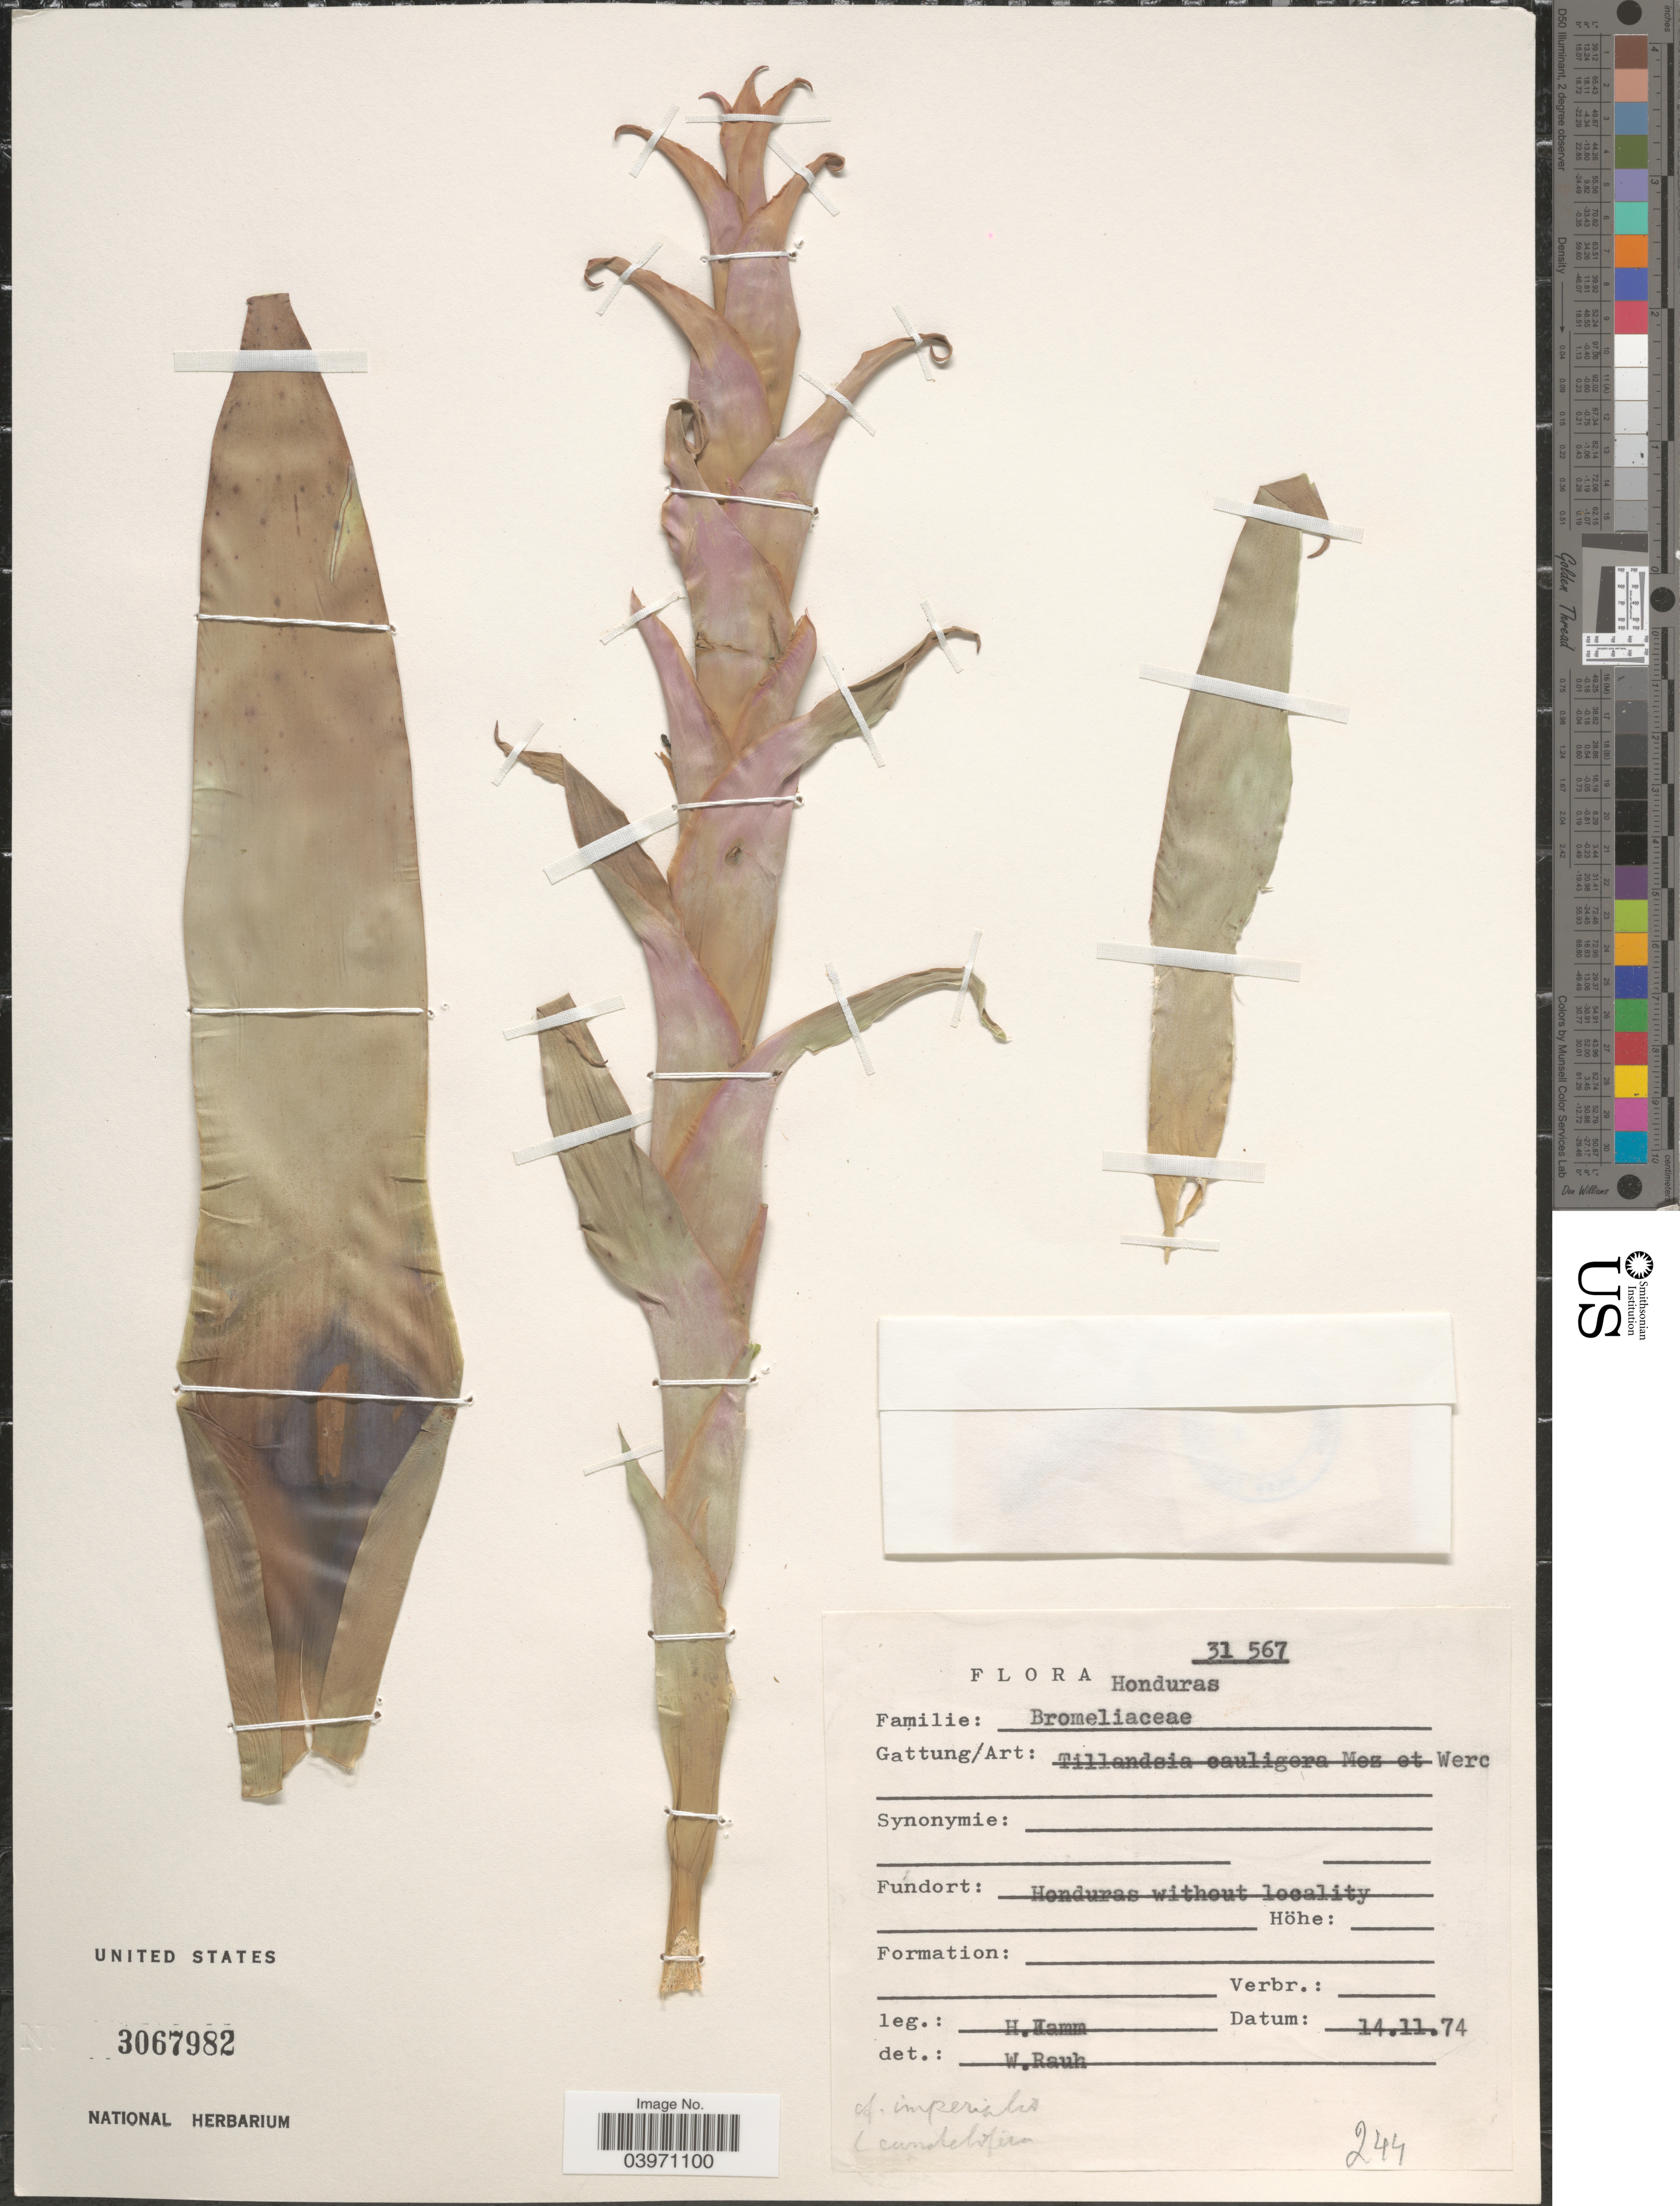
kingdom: Plantae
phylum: Tracheophyta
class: Liliopsida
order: Poales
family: Bromeliaceae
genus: Tillandsia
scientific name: Tillandsia imperialis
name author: É. Morren & Mez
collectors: H. Kamm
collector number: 31567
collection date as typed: Transcribed d/m/y: 14/11/74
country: Honduras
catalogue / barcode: US 3067982